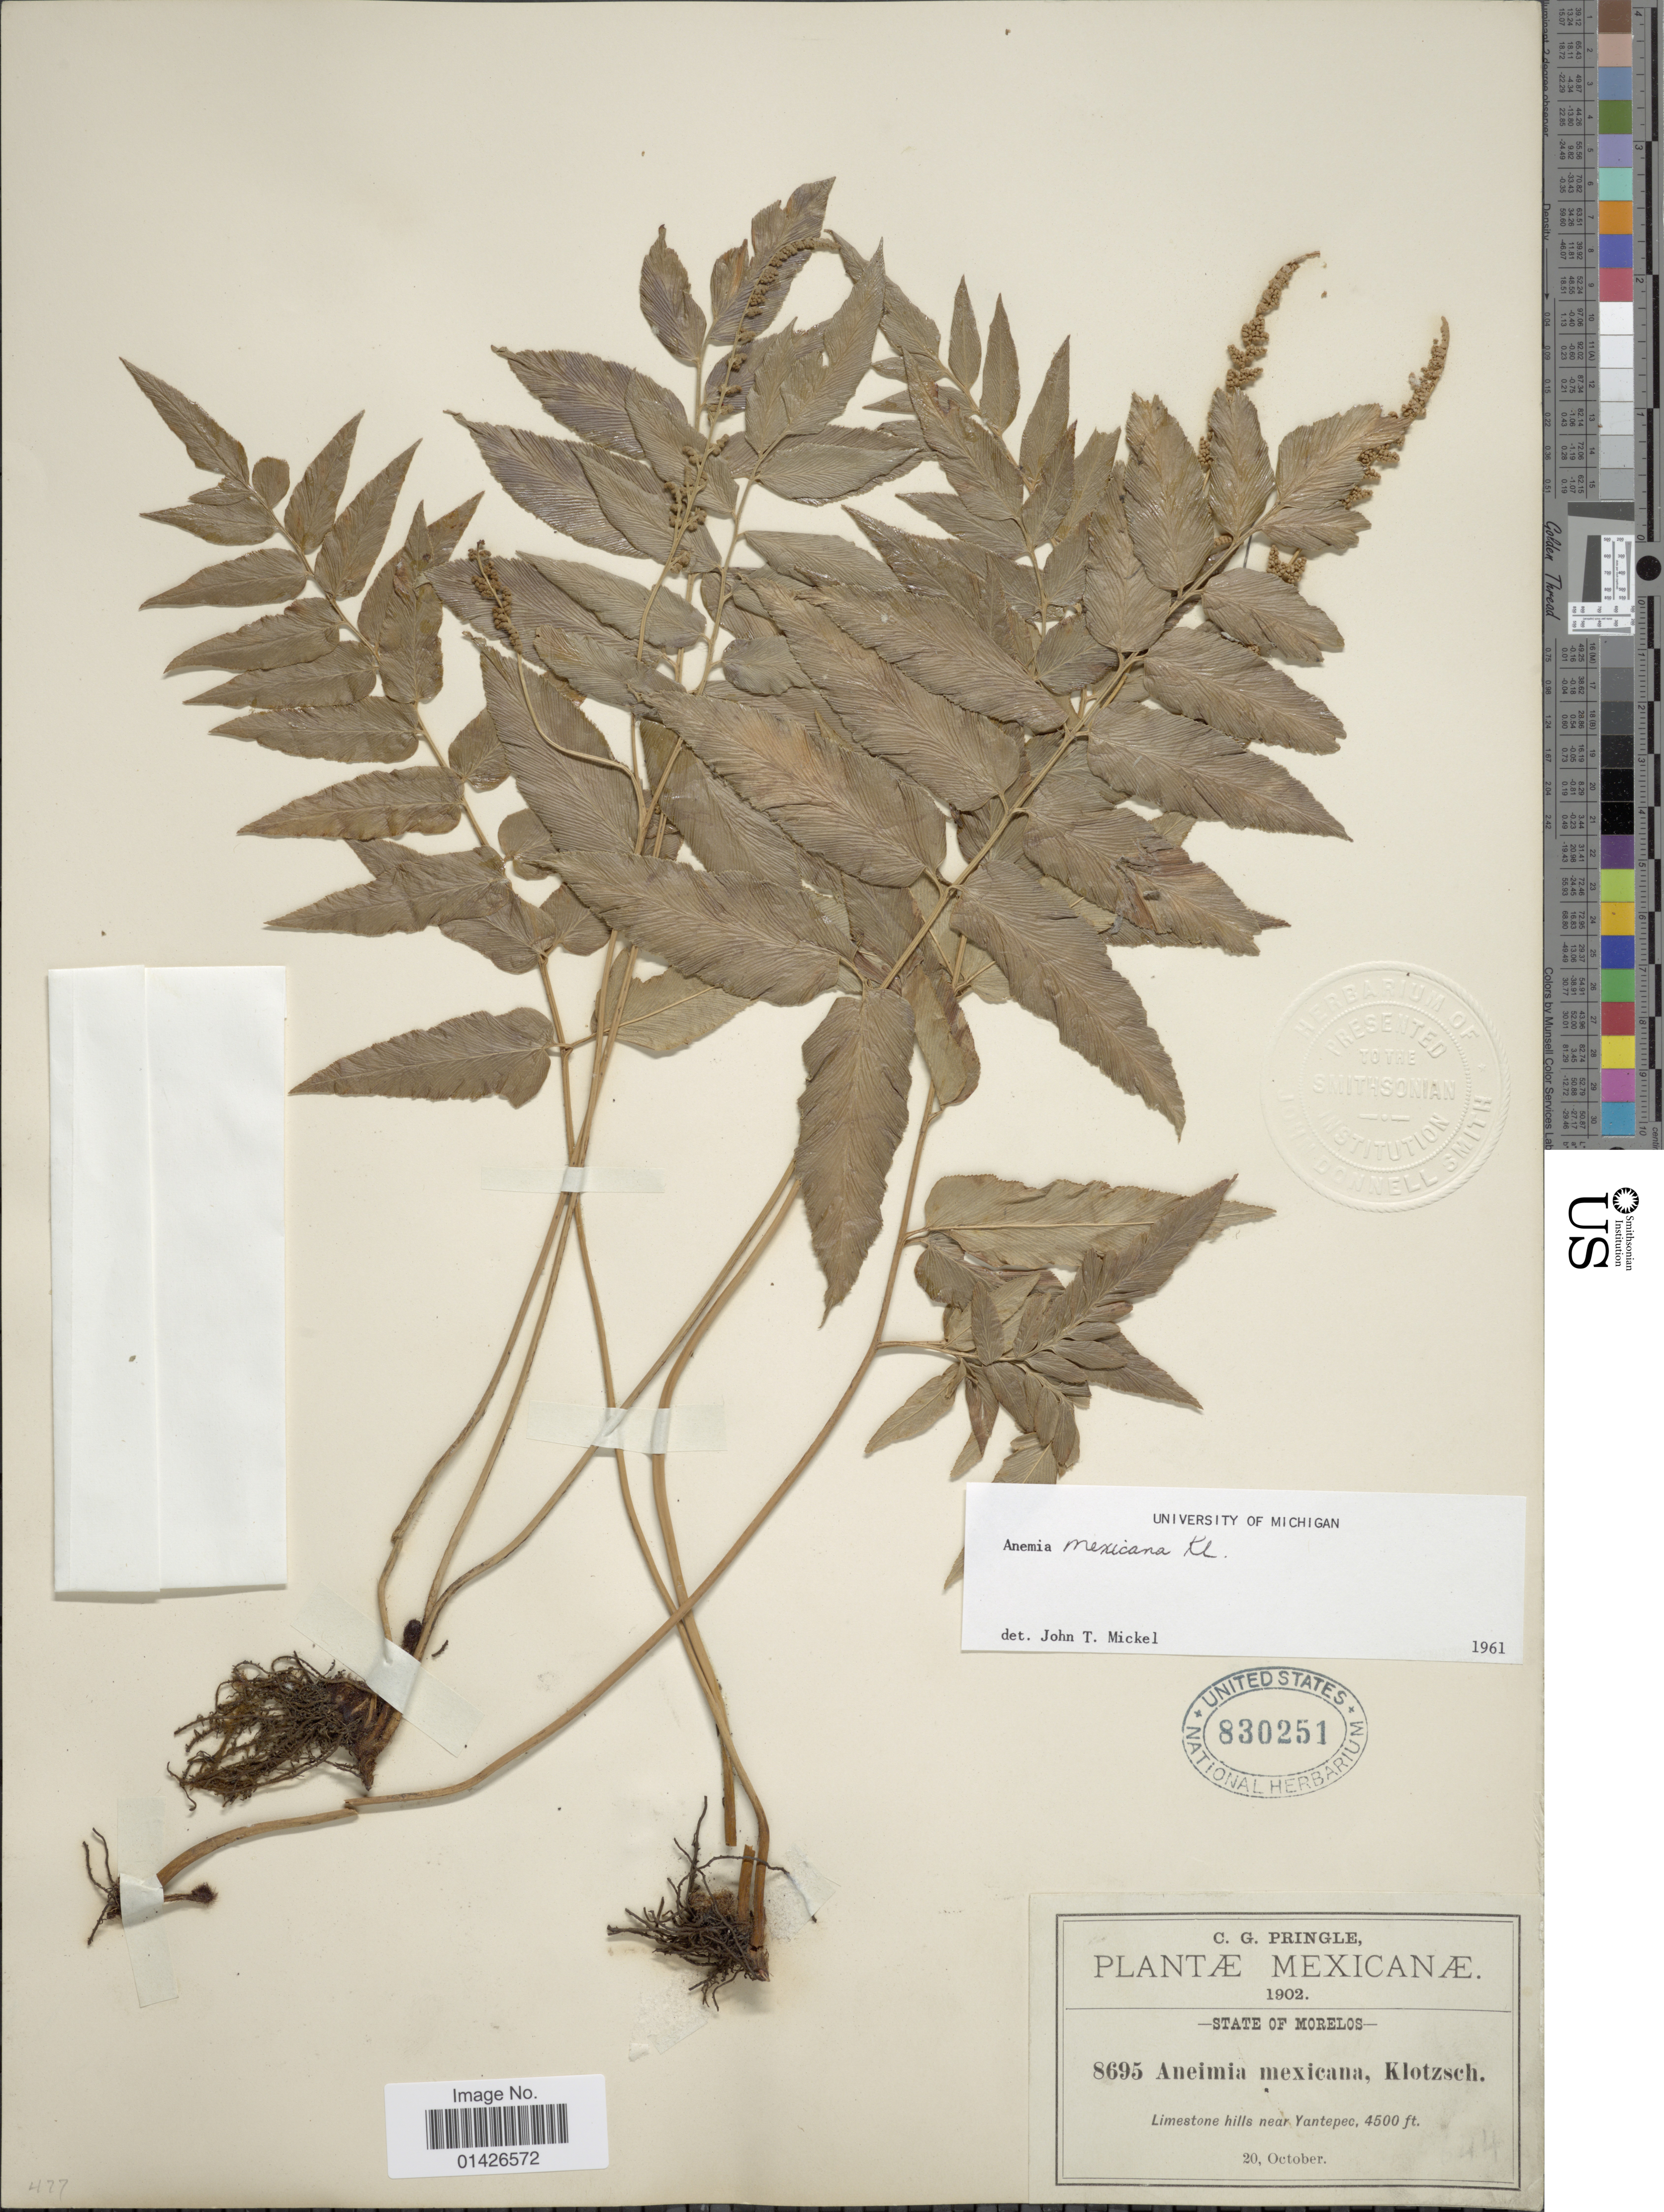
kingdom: Plantae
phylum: Tracheophyta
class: Polypodiopsida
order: Schizaeales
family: Anemiaceae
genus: Anemia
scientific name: Anemia mexicana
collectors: C. G. Pringle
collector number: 8695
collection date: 1902-10-20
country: Mexico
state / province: Morelos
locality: Limestone hills near Yantepec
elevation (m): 1372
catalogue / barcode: US 830251